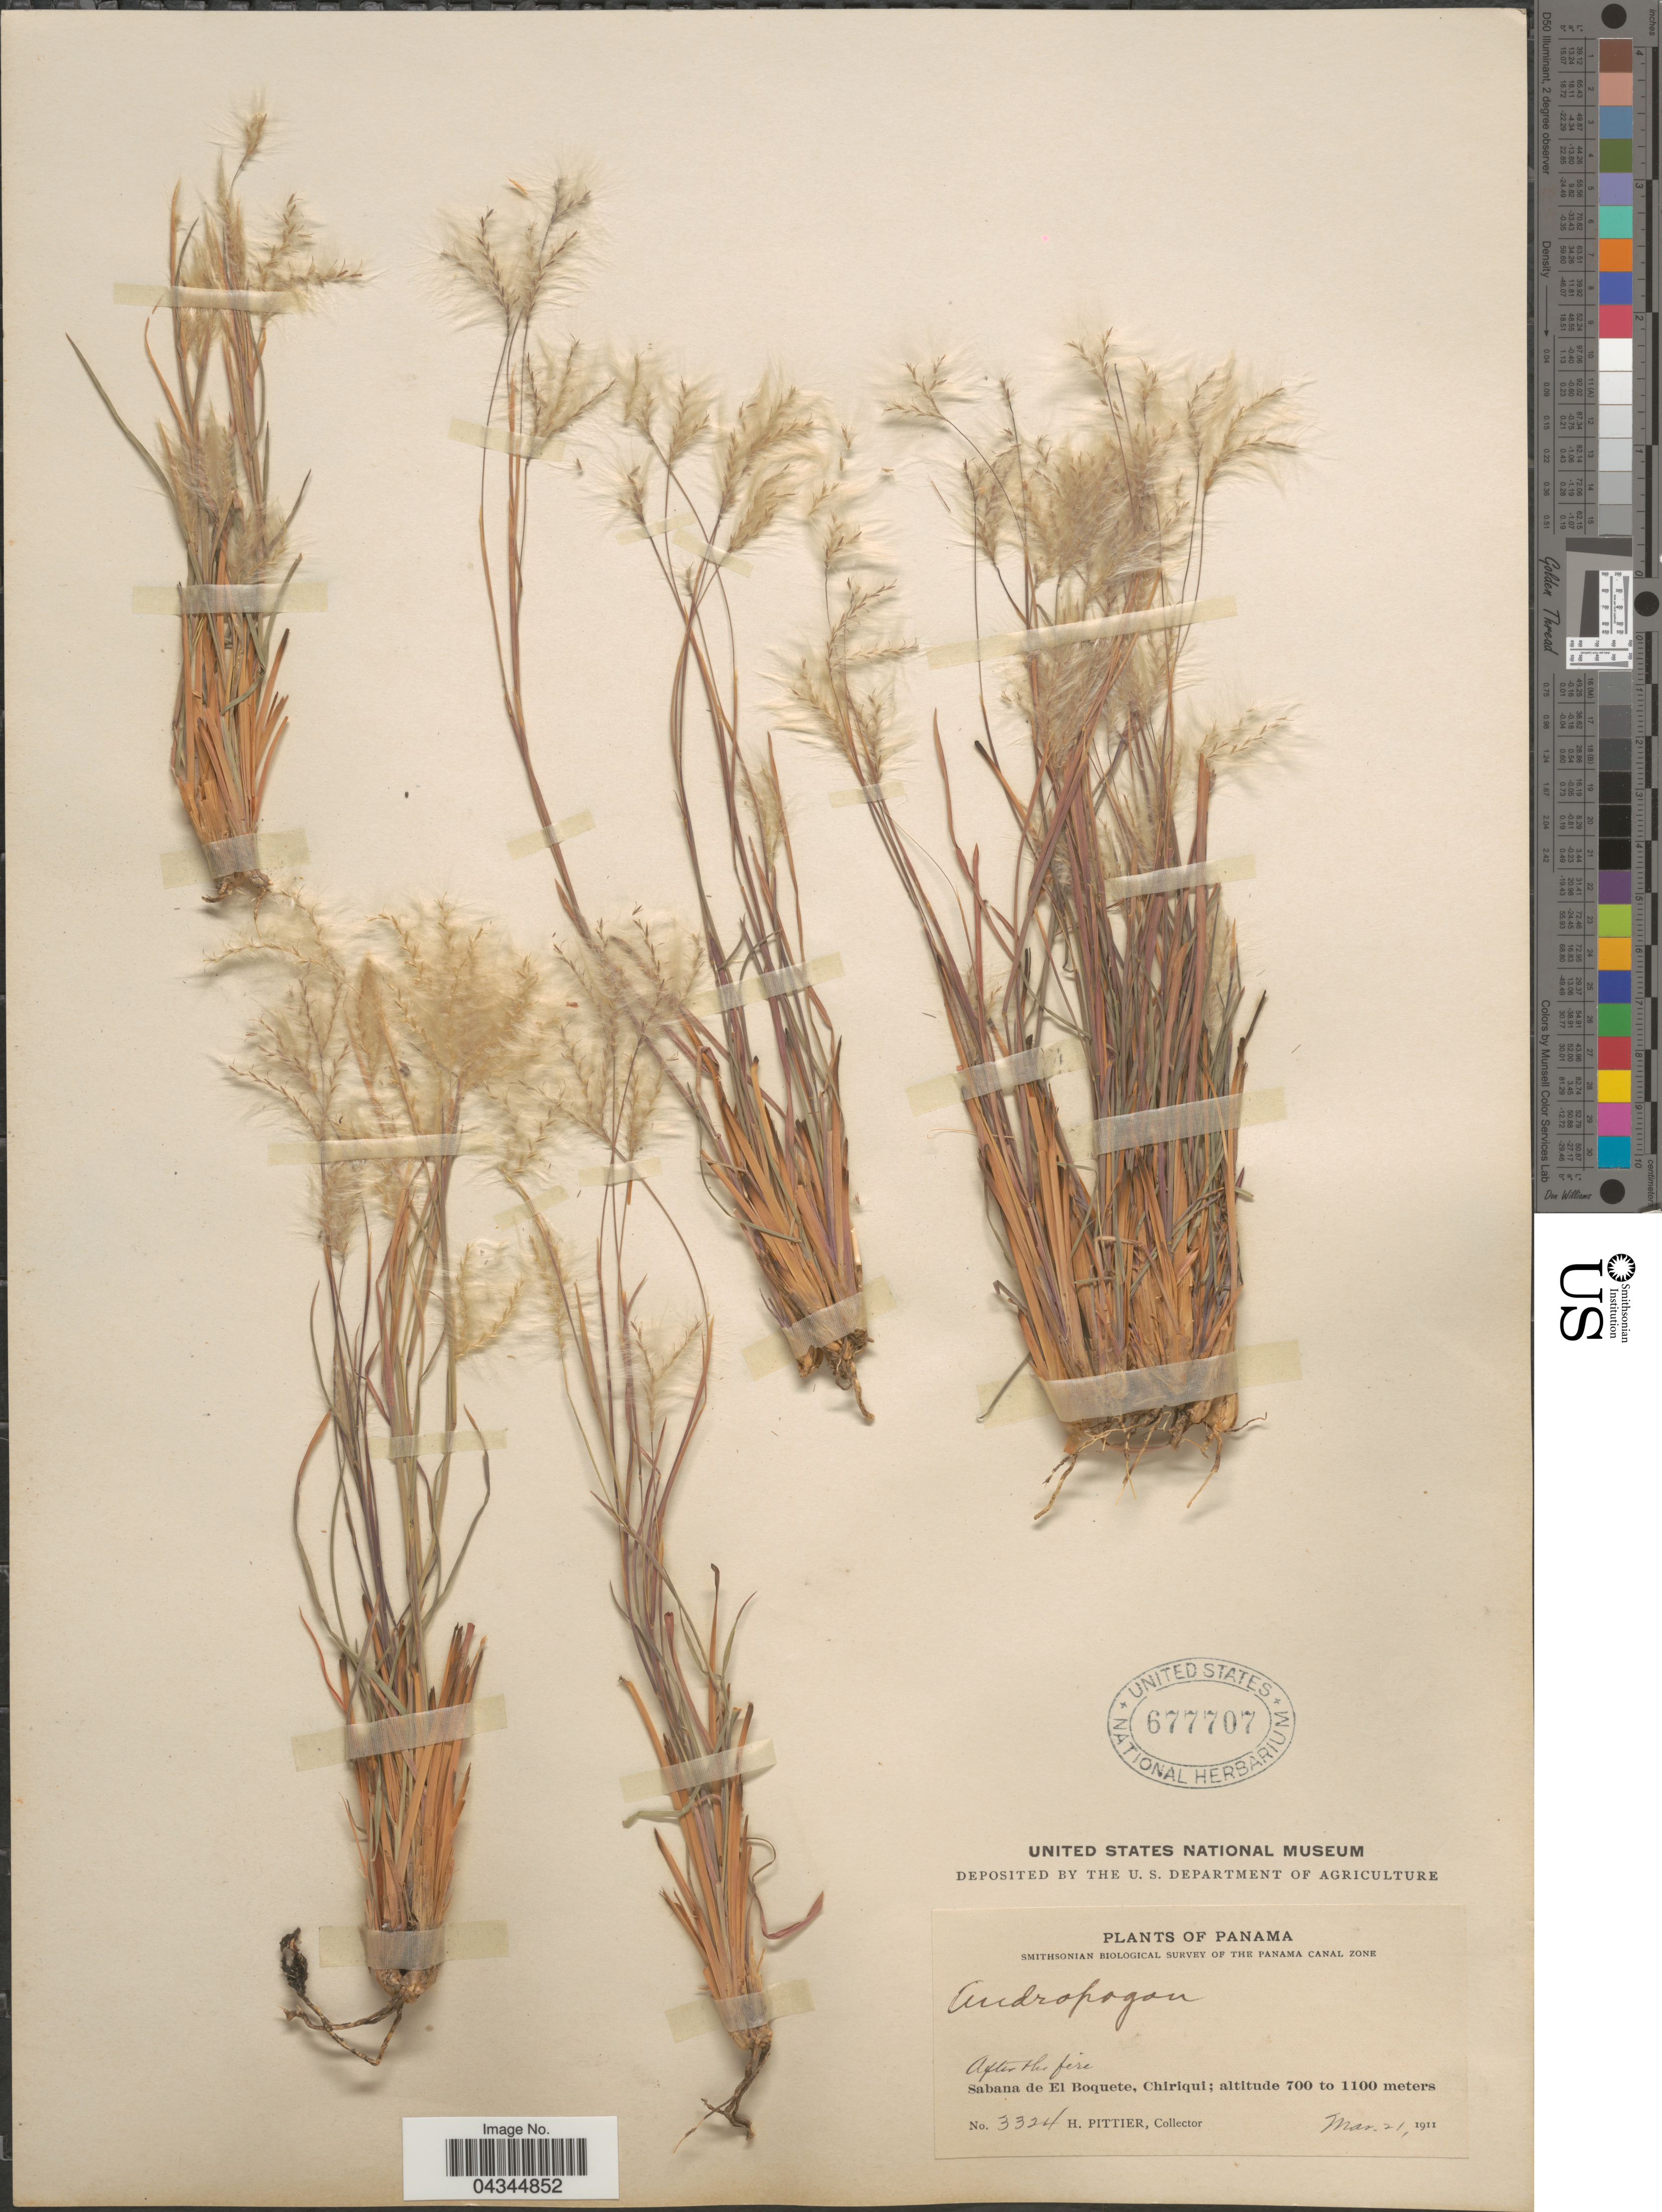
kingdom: Plantae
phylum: Tracheophyta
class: Liliopsida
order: Poales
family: Poaceae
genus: Andropogon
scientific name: Andropogon leucostachyus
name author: Kunth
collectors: H. F. Pittier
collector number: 3324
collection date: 1911-03-21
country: Panama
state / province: Chiriqui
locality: Smithsonian Biological Survey of the Panama Canal Zone. Sabana de El Boquete.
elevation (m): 700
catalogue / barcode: US 677707